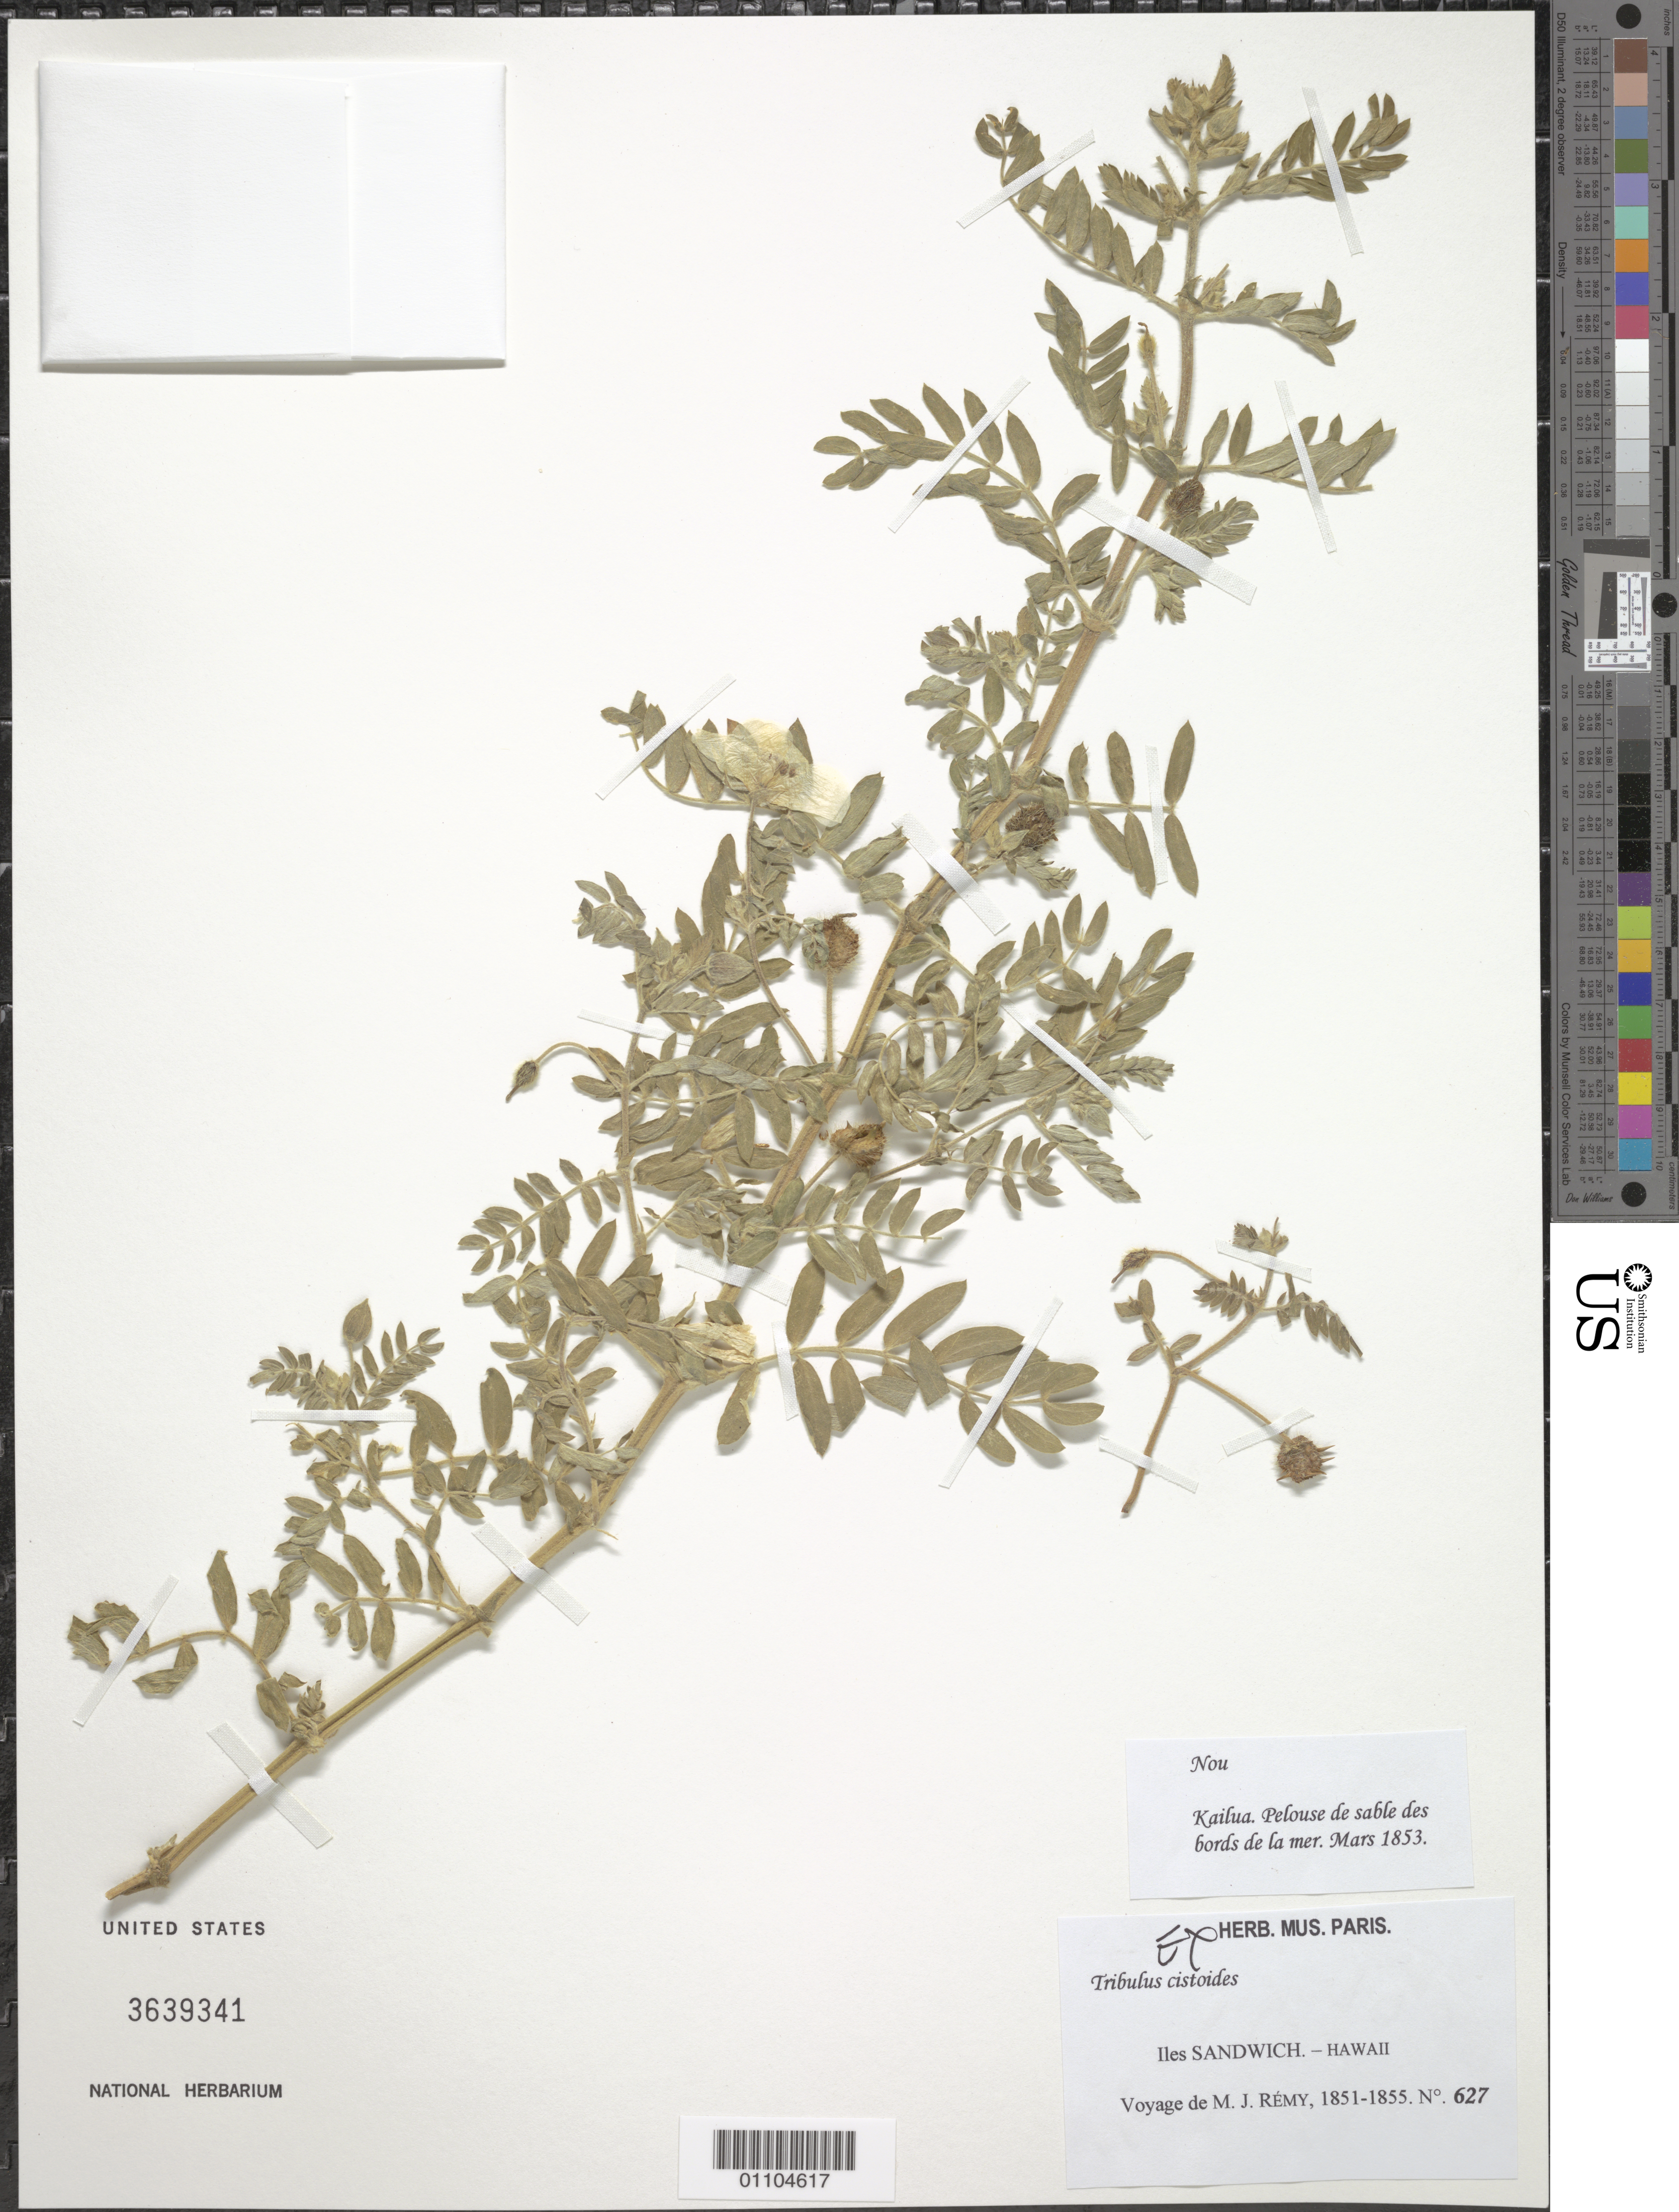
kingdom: Plantae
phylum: Tracheophyta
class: Magnoliopsida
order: Zygophyllales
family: Zygophyllaceae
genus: Tribulus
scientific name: Tribulus cistoides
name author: L.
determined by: Wagner, W. L., (BOT), Smithsonian Institution - National Museum of Natural History (UNITED STATES)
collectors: M. J. Remy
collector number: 627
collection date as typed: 1851 to --- 1855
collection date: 1851/1855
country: United States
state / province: Hawaii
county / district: Hawaii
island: Hawaii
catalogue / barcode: US 3639341